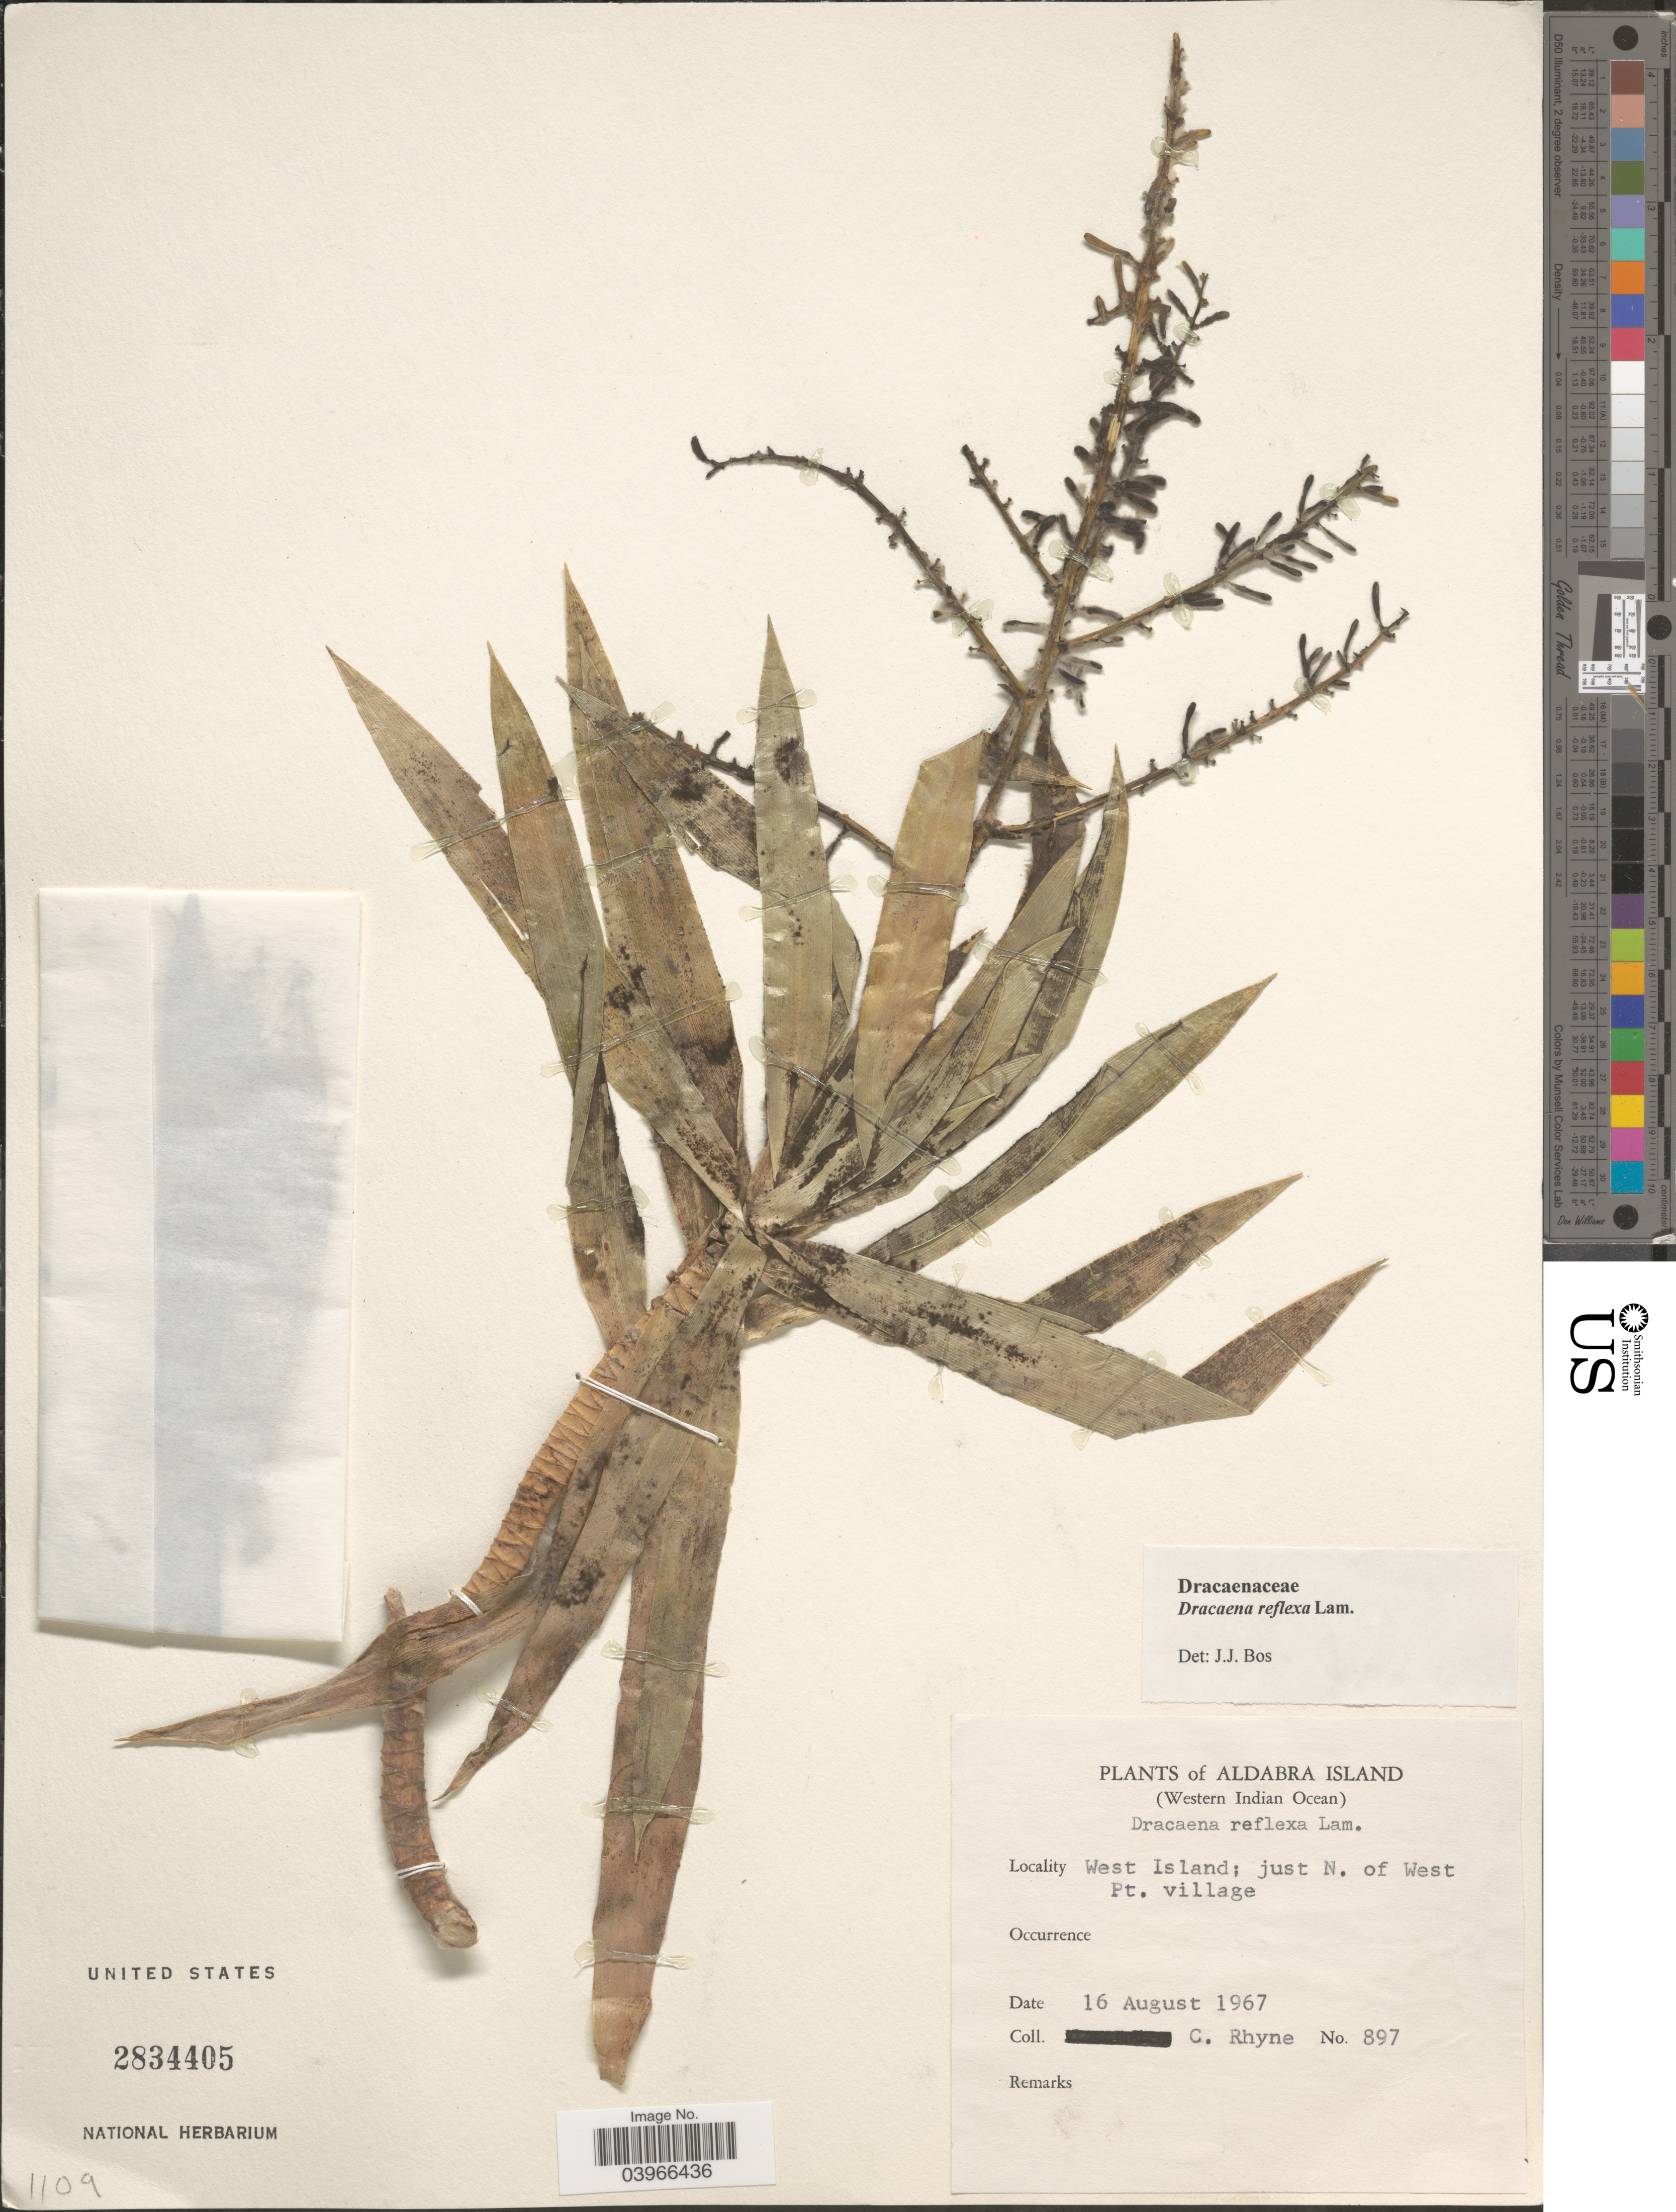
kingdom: Plantae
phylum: Tracheophyta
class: Liliopsida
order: Asparagales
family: Asparagaceae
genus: Dracaena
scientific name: Dracaena reflexa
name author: Lam.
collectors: C. Rhyne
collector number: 897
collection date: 1967-08-16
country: Seychelles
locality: Aldabra Island (Western Indian Ocean). West Island; just N. of West Pt. village.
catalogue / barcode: US 2834405